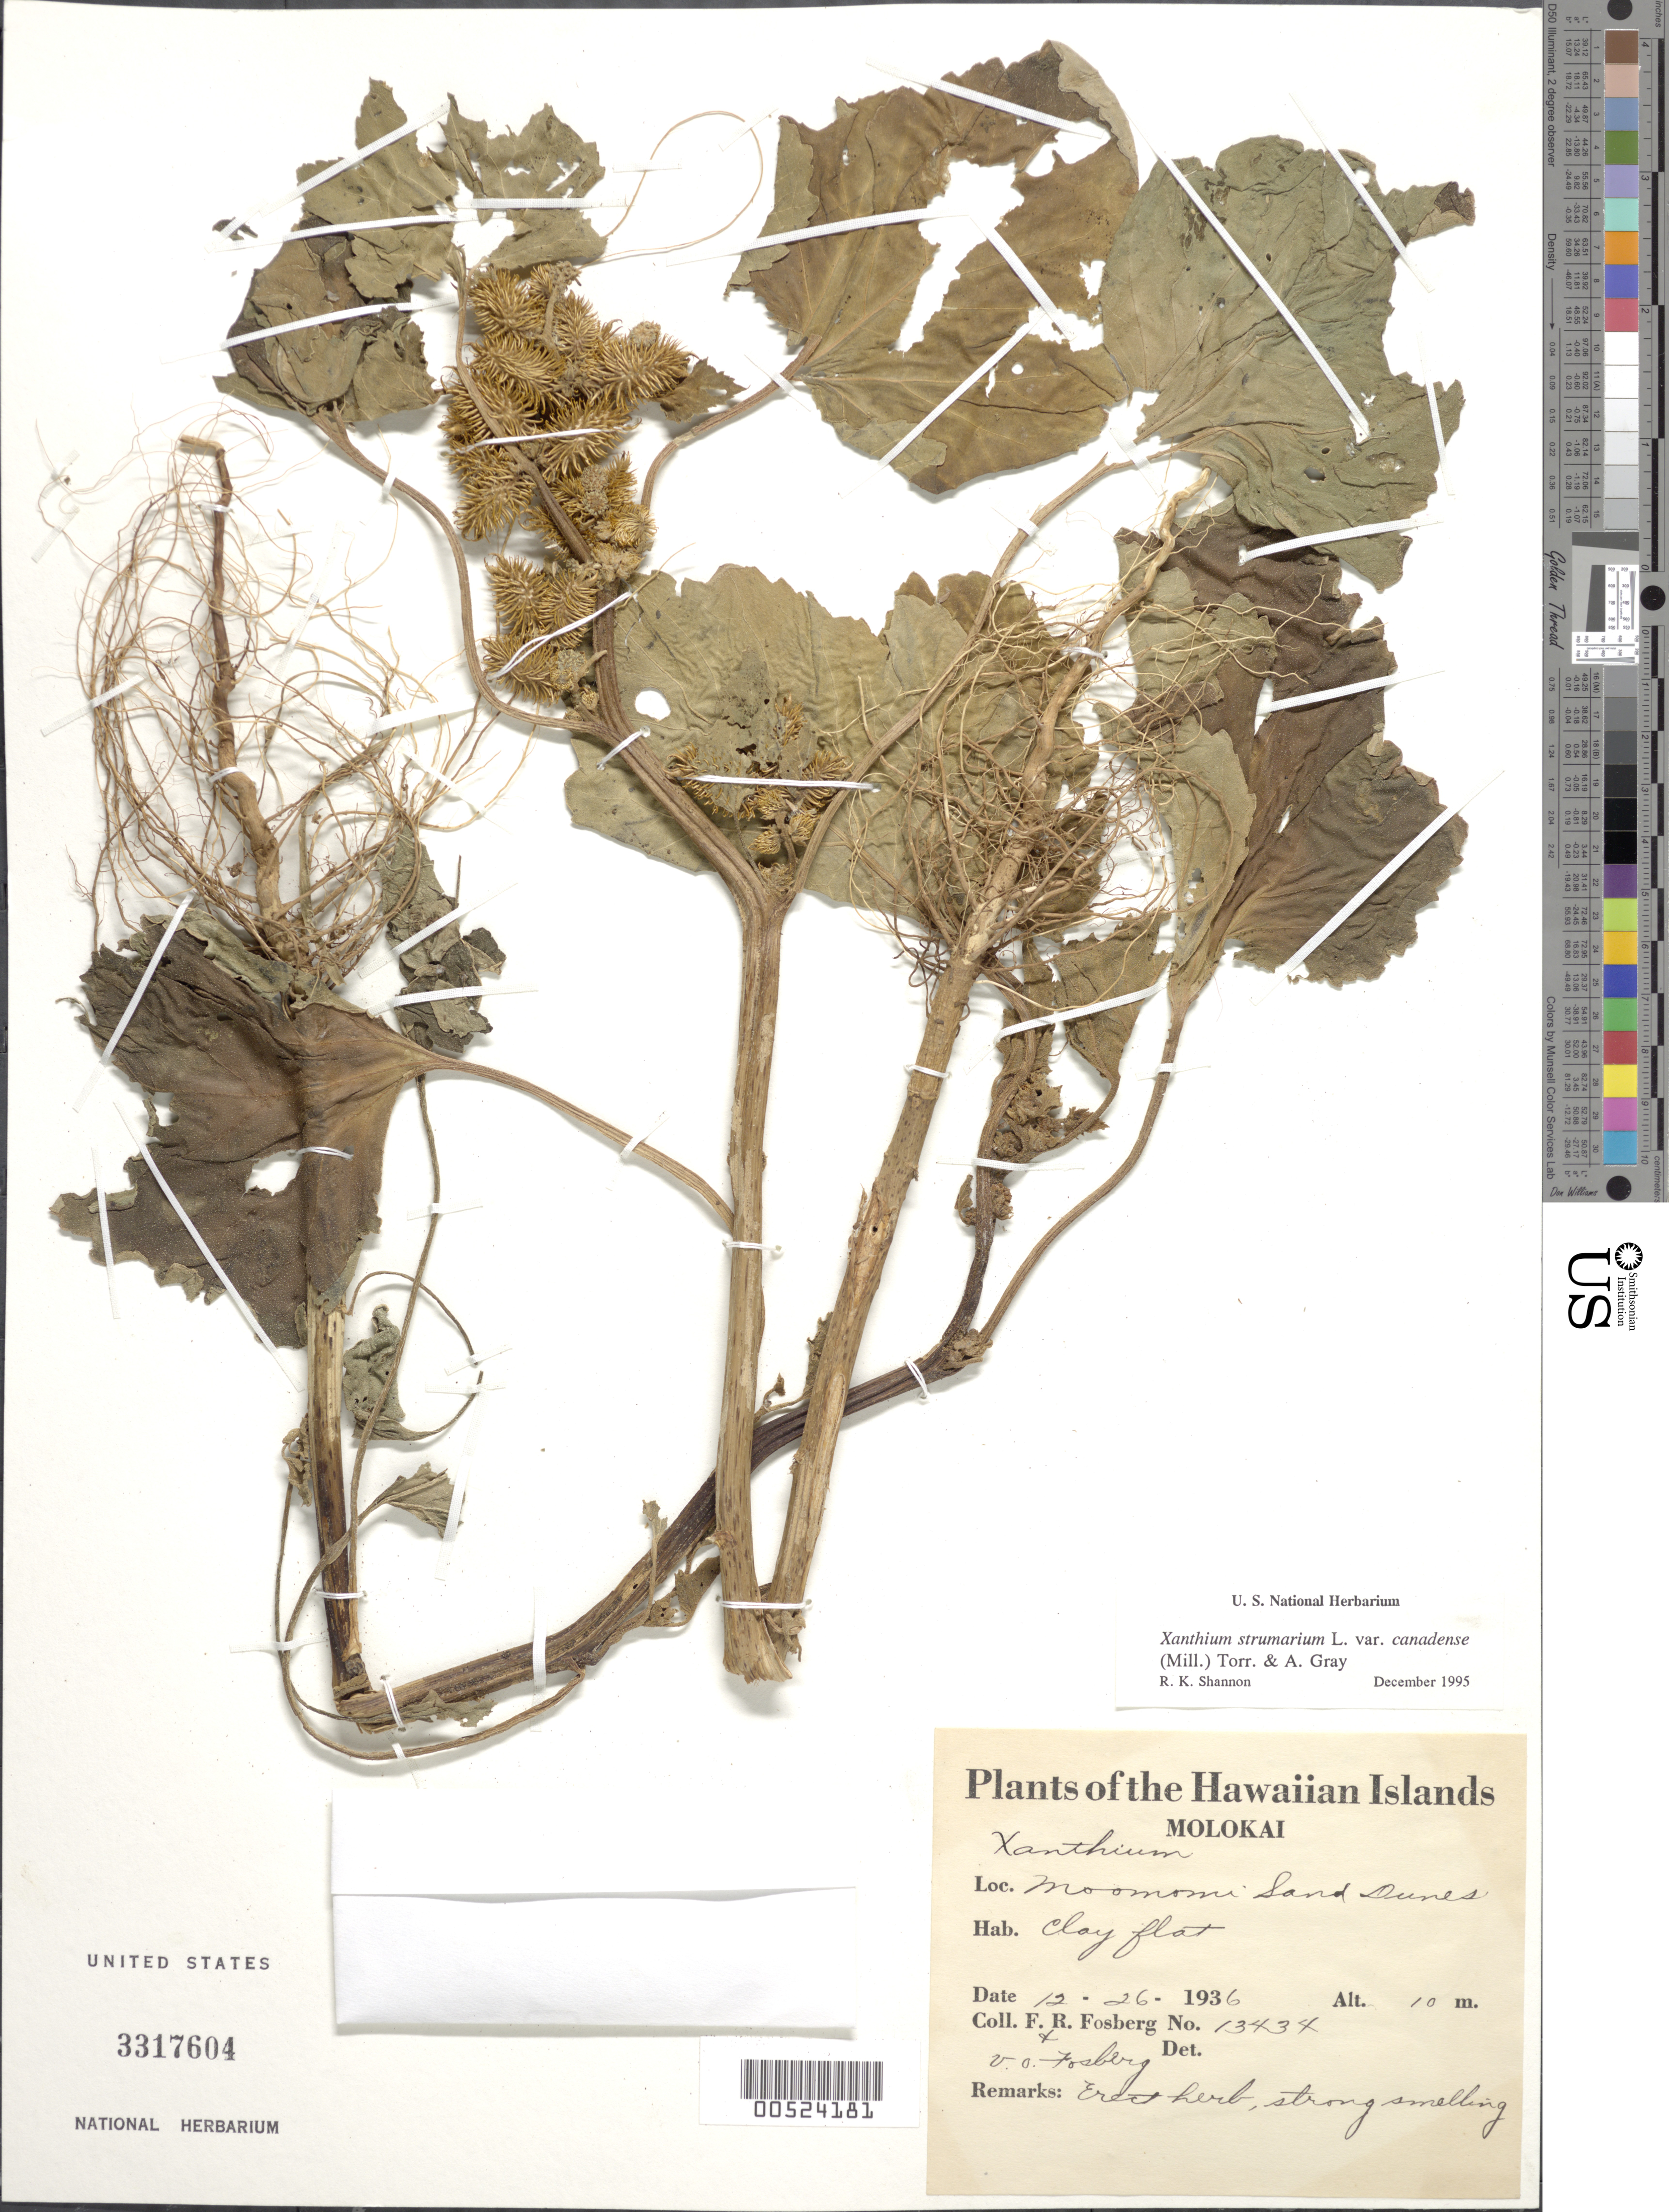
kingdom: Plantae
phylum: Tracheophyta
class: Magnoliopsida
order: Asterales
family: Asteraceae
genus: Xanthium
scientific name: Xanthium strumarium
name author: L.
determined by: Wagner, W. L., (BOT), Smithsonian Institution - National Museum of Natural History (UNITED STATES)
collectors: F. R. Fosberg & V. O. Fosberg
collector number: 13434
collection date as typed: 26 Dec 1936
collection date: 1936-12-26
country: United States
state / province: Hawaii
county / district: Maui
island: Moloka'i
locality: Moomomi Sand Dunes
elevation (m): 10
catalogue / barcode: US 3317604